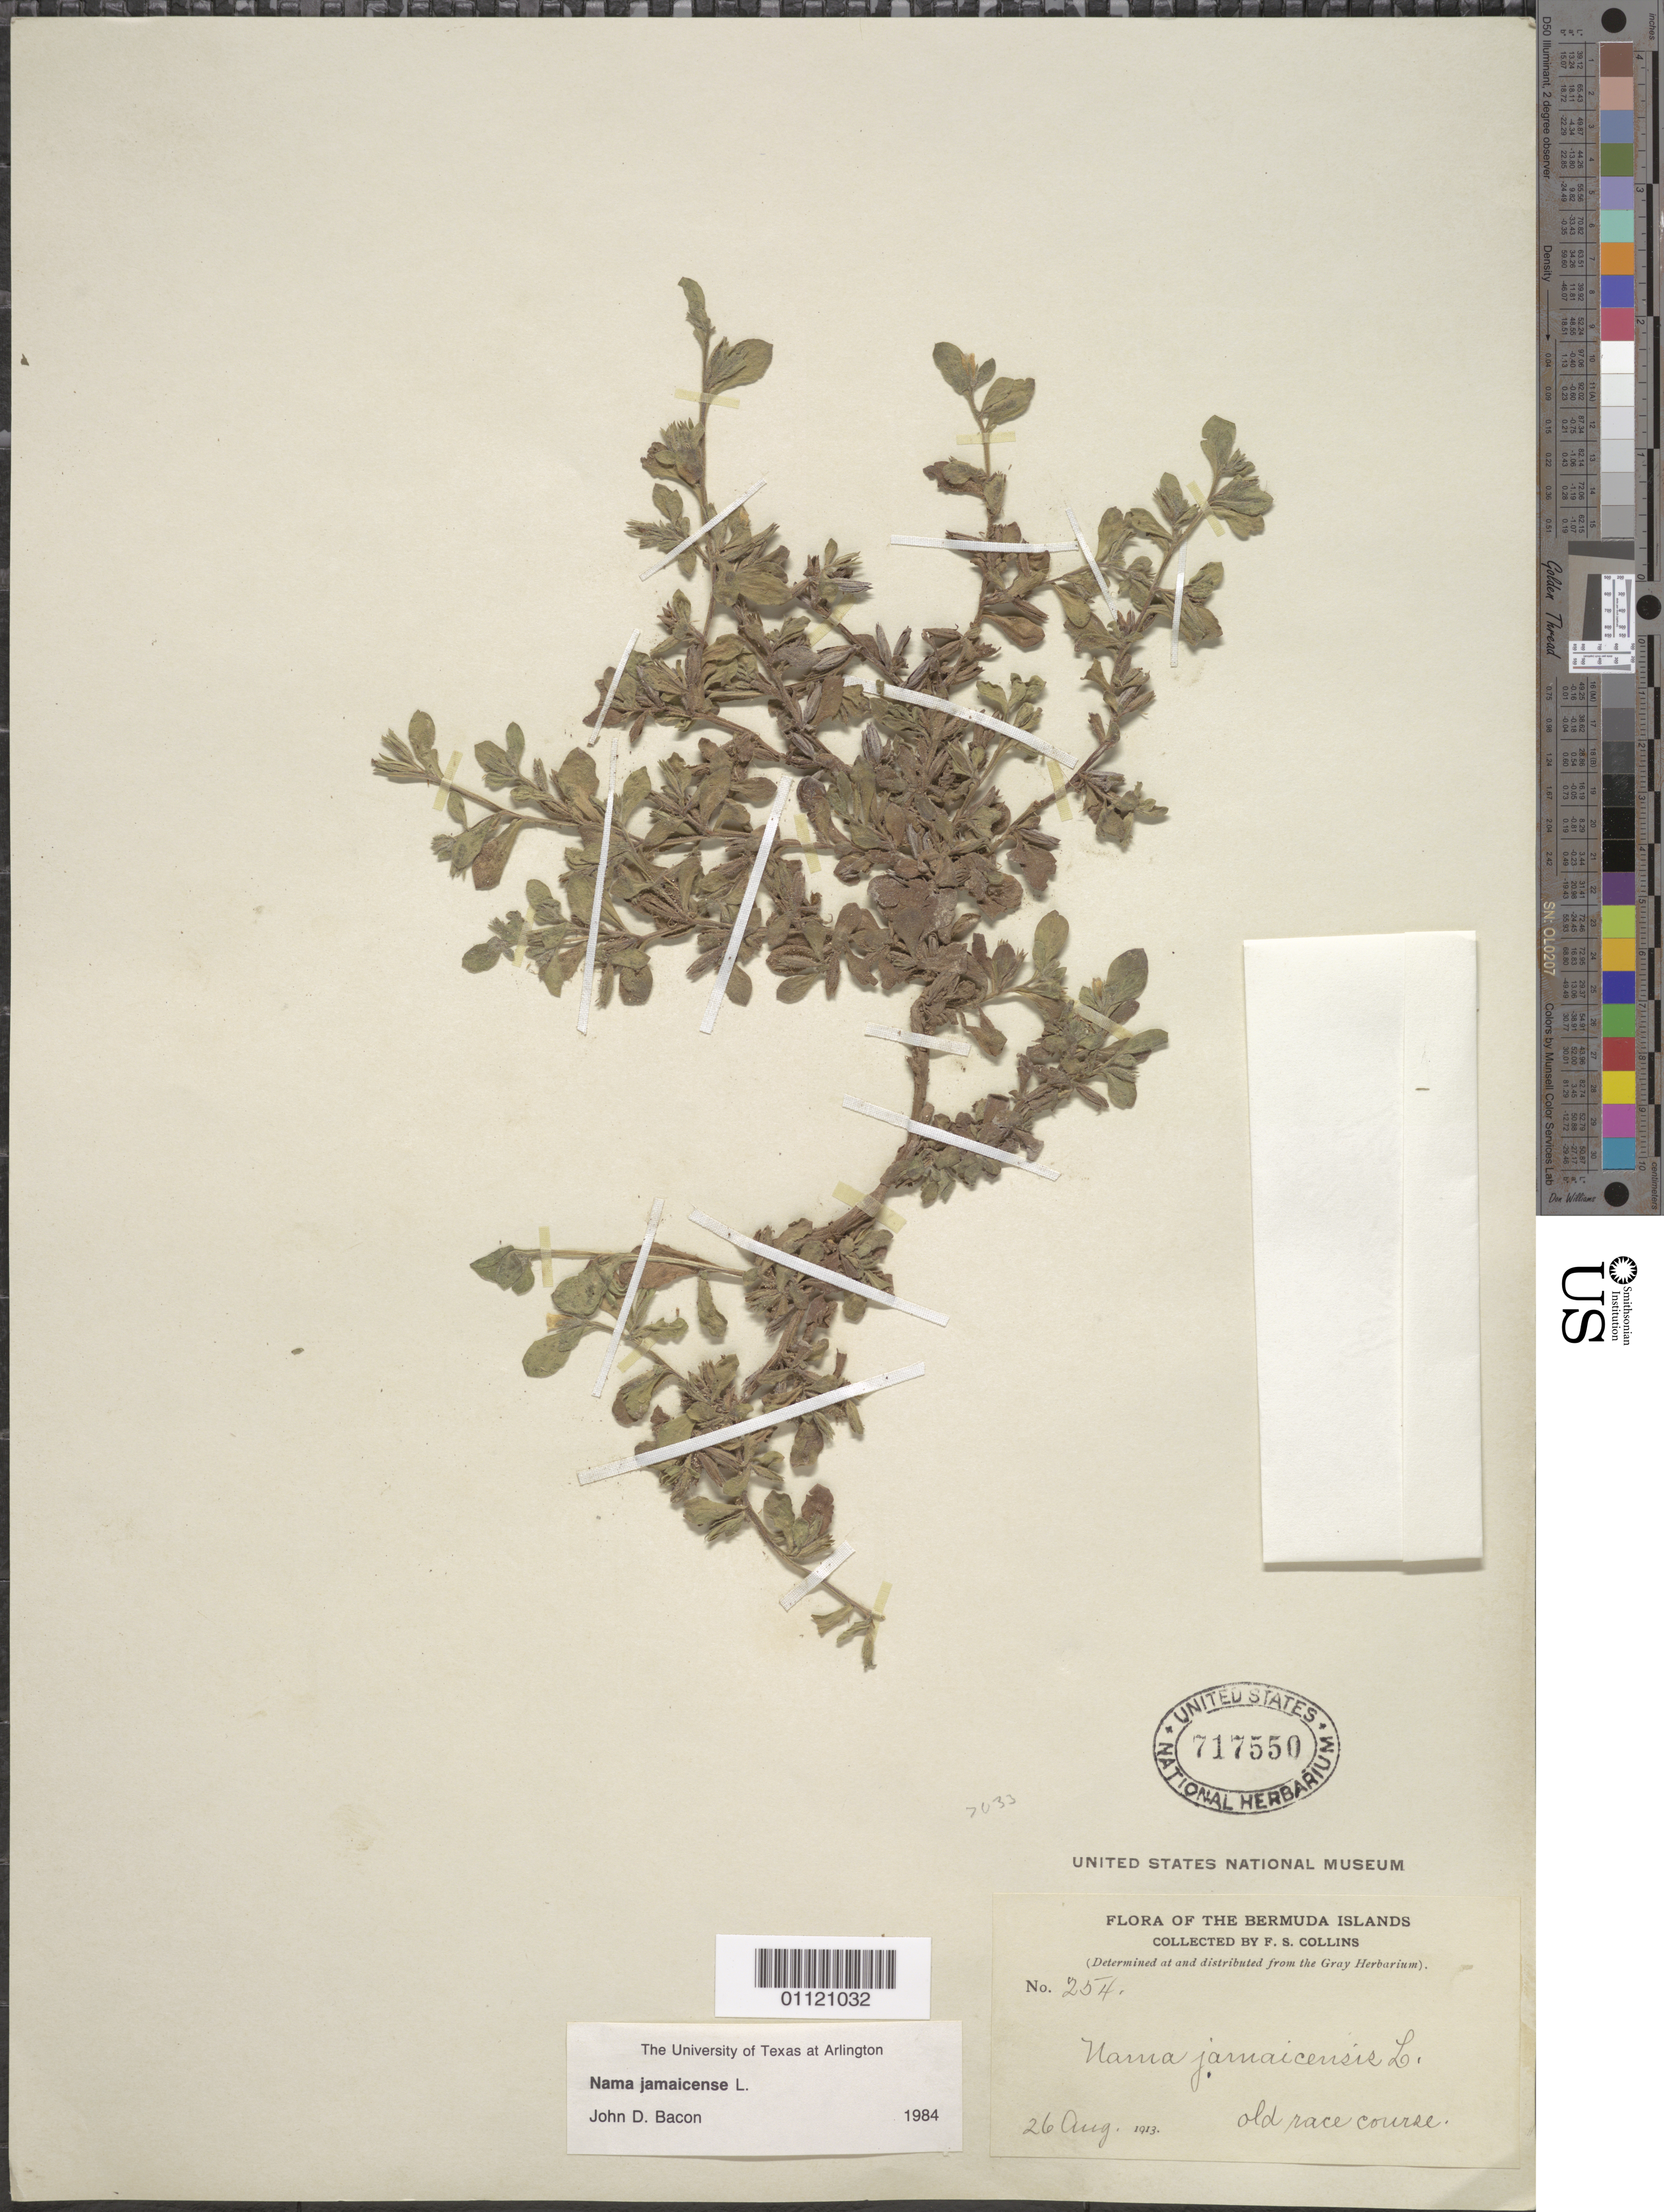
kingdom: Plantae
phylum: Tracheophyta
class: Magnoliopsida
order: Boraginales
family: Namaceae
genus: Nama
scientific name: Nama jamaicensis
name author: L.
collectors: F. Collins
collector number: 254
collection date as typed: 26 Aug 1913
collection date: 1913-08-26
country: Bermuda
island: Bermuda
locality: Old race course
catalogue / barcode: US 717550